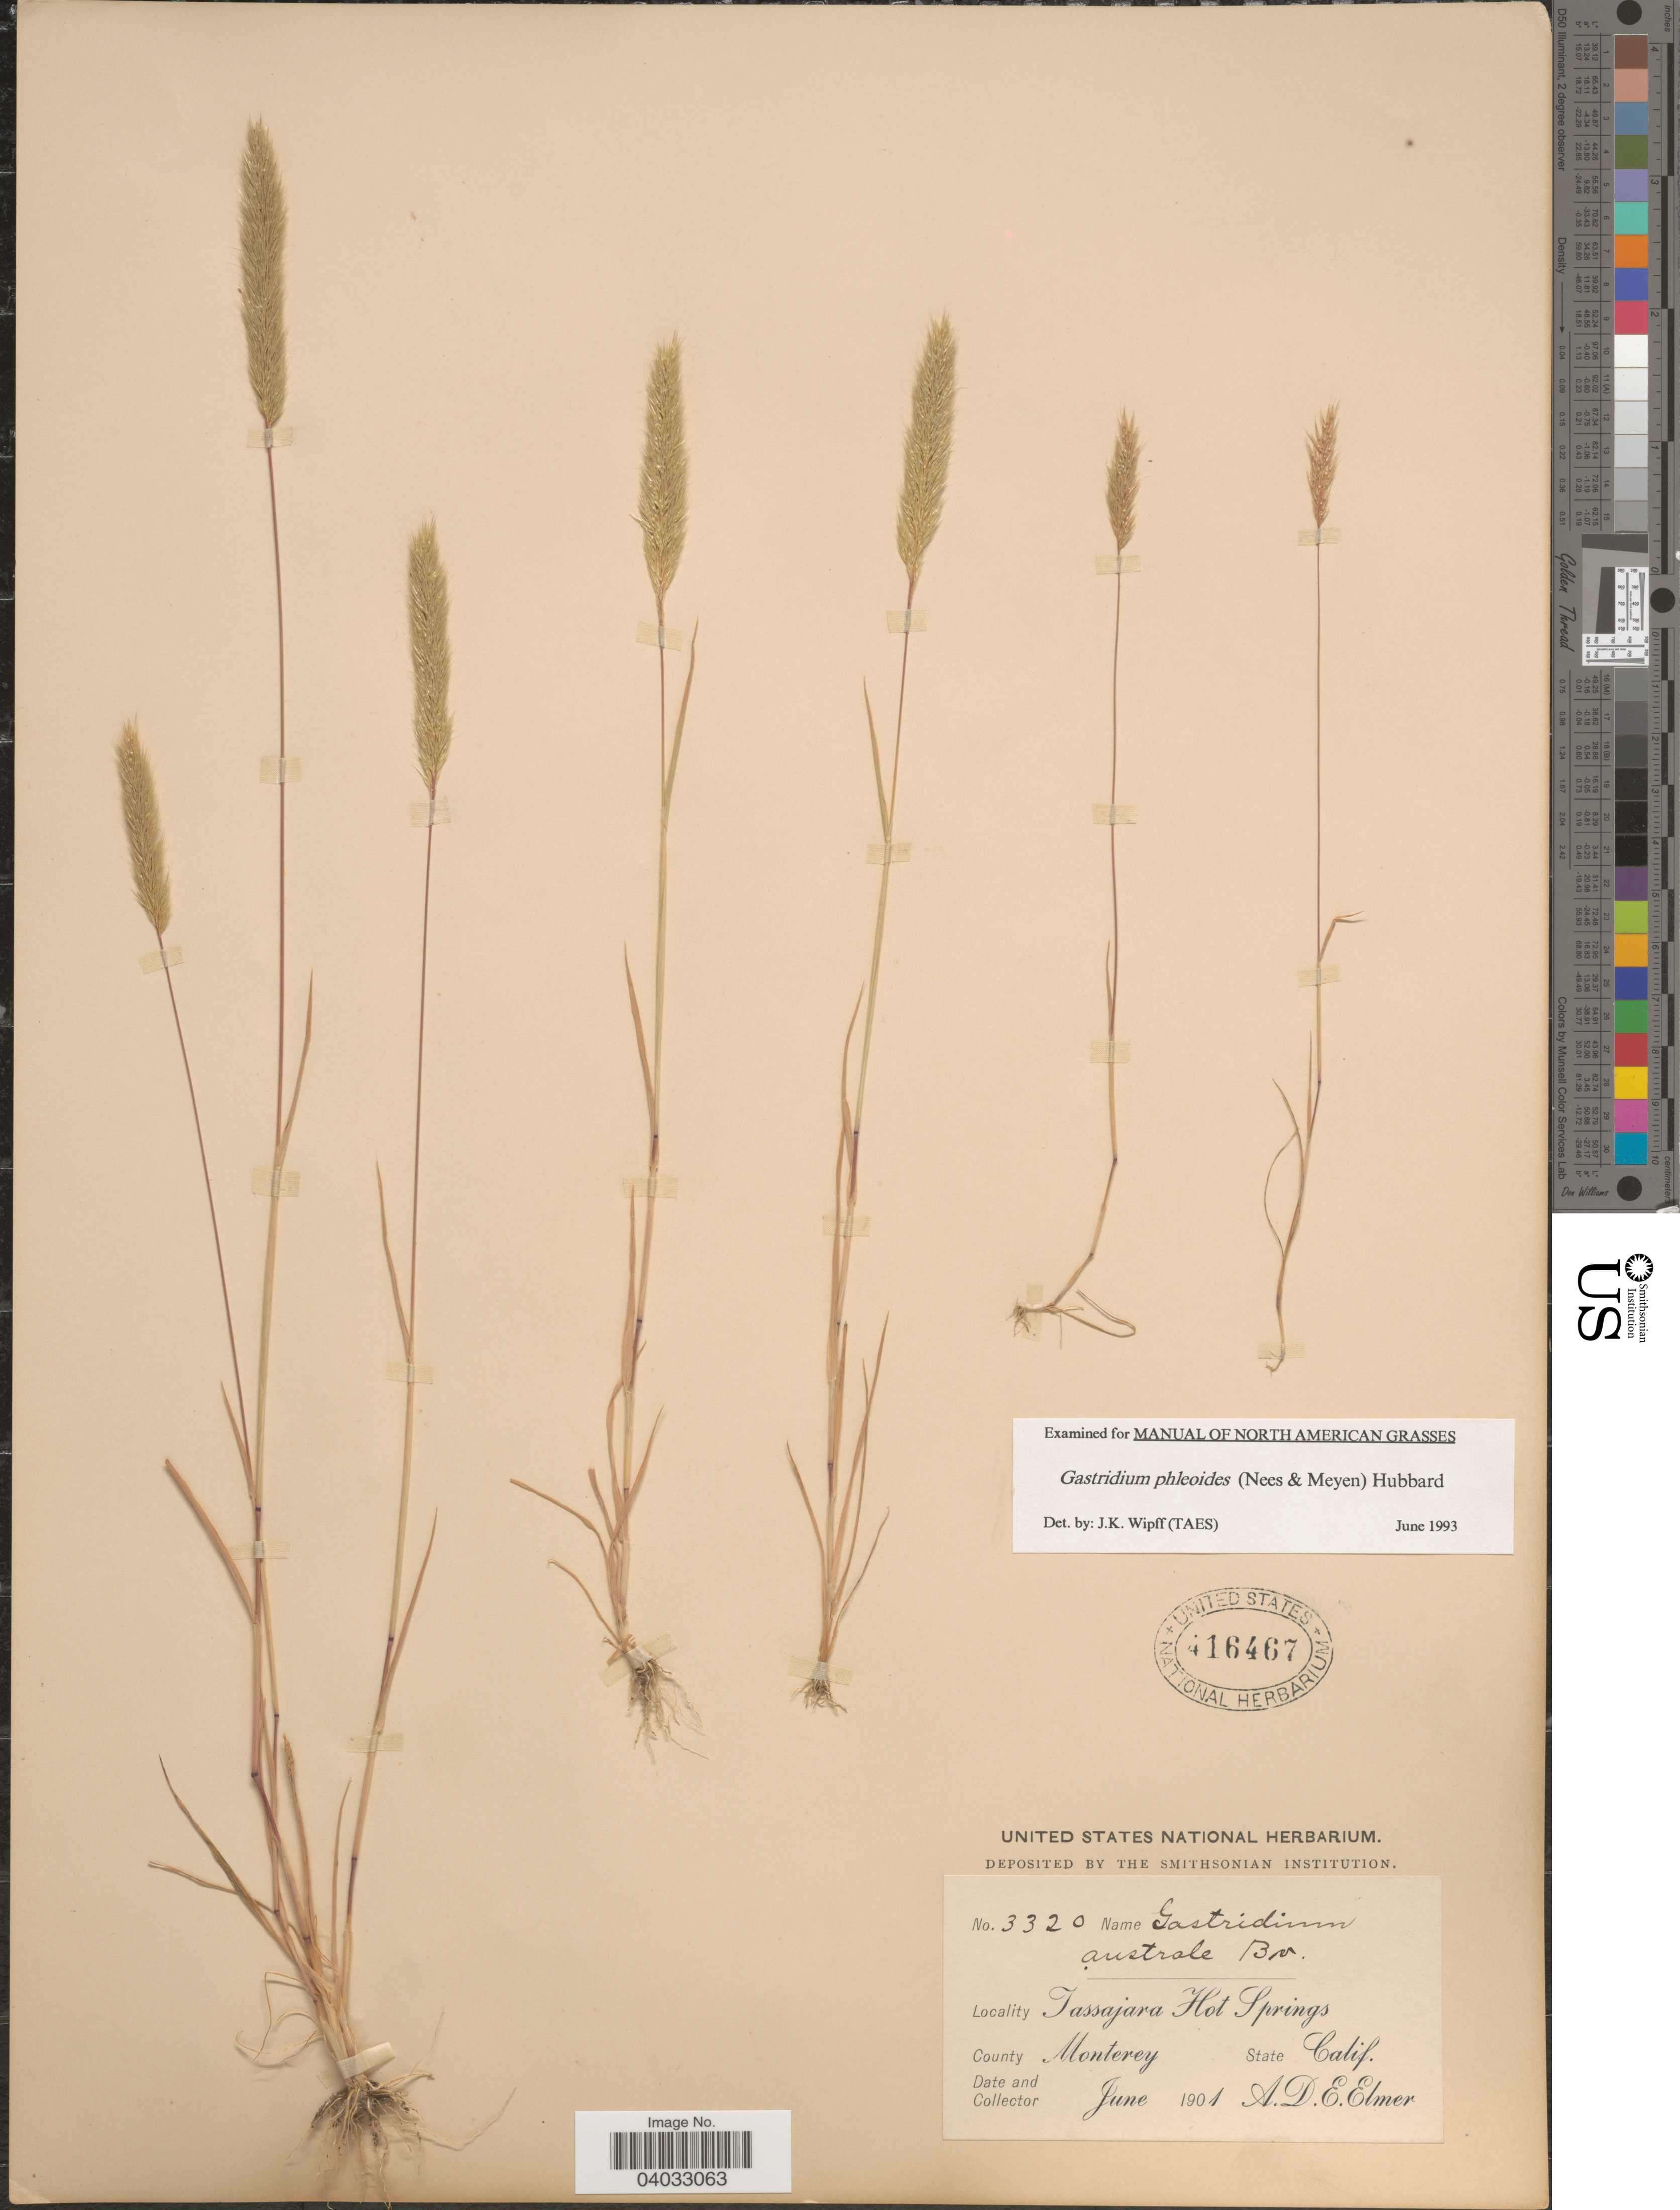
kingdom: Plantae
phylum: Tracheophyta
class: Liliopsida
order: Poales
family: Poaceae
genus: Gastridium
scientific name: Gastridium phleoides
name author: (Nees) C.E. Hubb.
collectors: A. D. E. Elmer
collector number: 3320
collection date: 1901-06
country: United States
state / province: California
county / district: Monterey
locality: Tassajara Hot Springs. County Monterey.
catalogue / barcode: US 416467